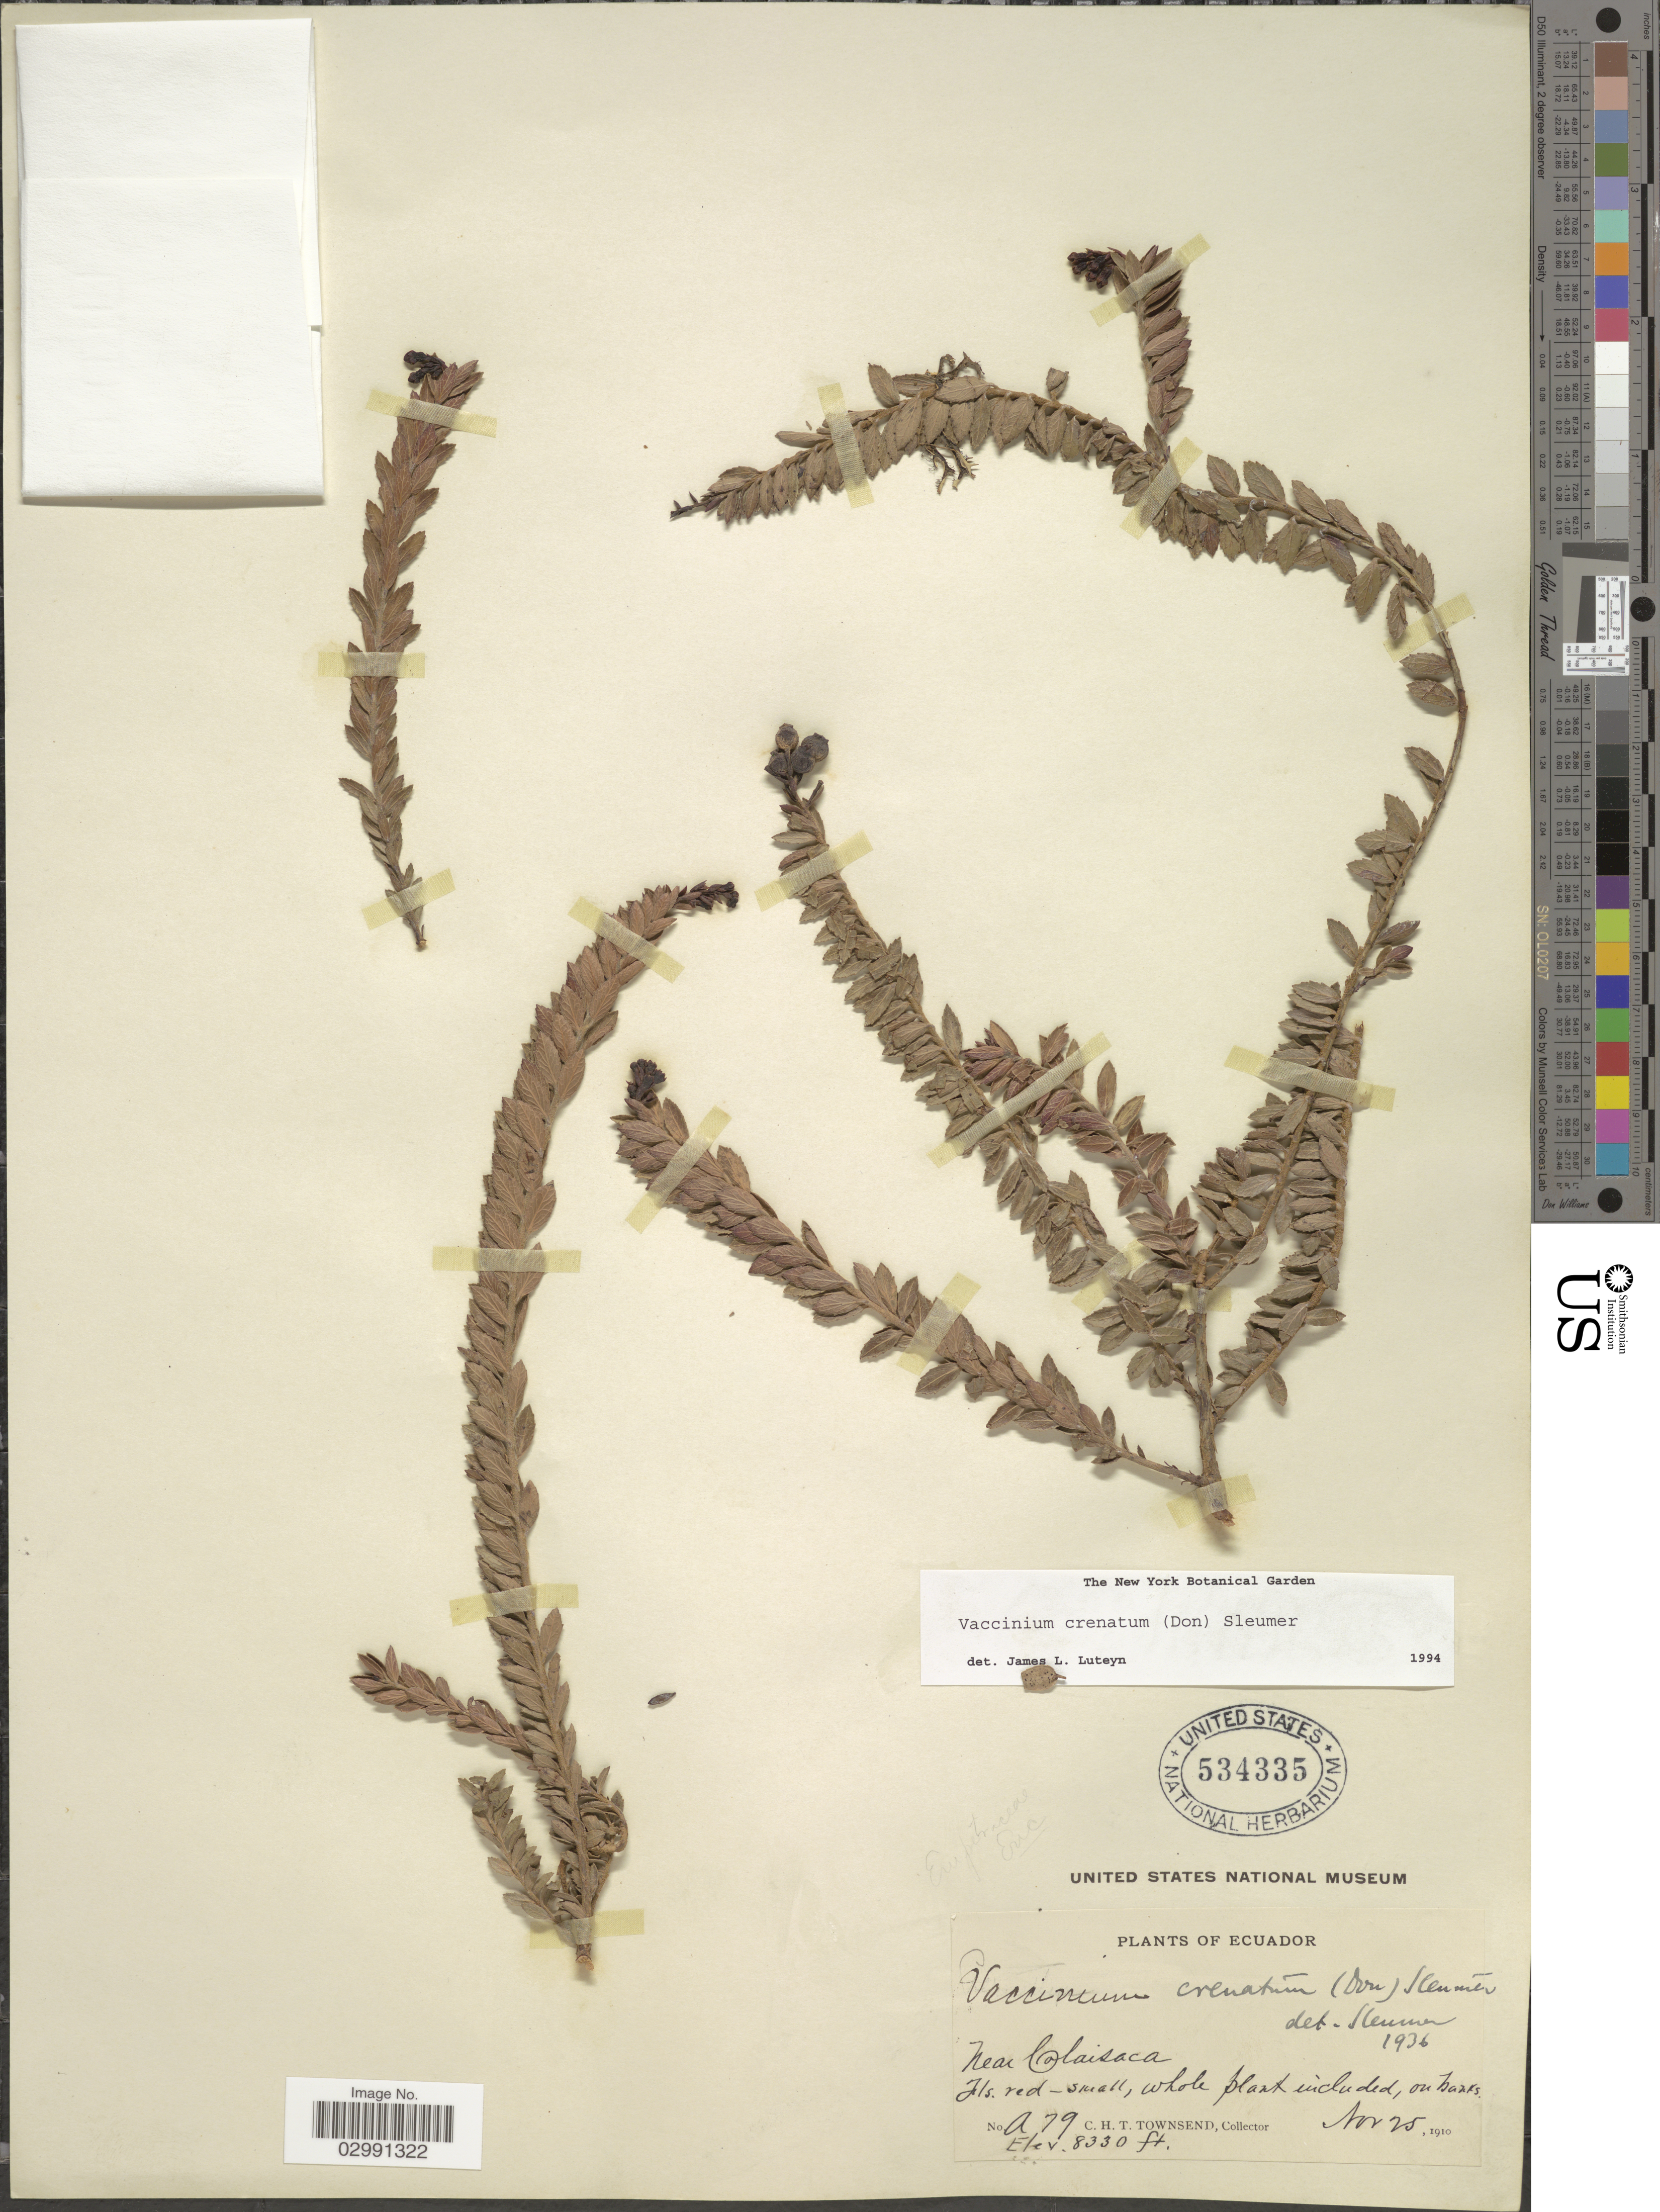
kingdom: Plantae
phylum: Tracheophyta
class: Magnoliopsida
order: Ericales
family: Ericaceae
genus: Vaccinium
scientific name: Vaccinium crenatum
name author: (G. Don) Sleumer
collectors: C. H. T. Townsend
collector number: A79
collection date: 1910-11-25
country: Ecuador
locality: Near Colaisaca.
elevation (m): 2539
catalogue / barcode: US 534335